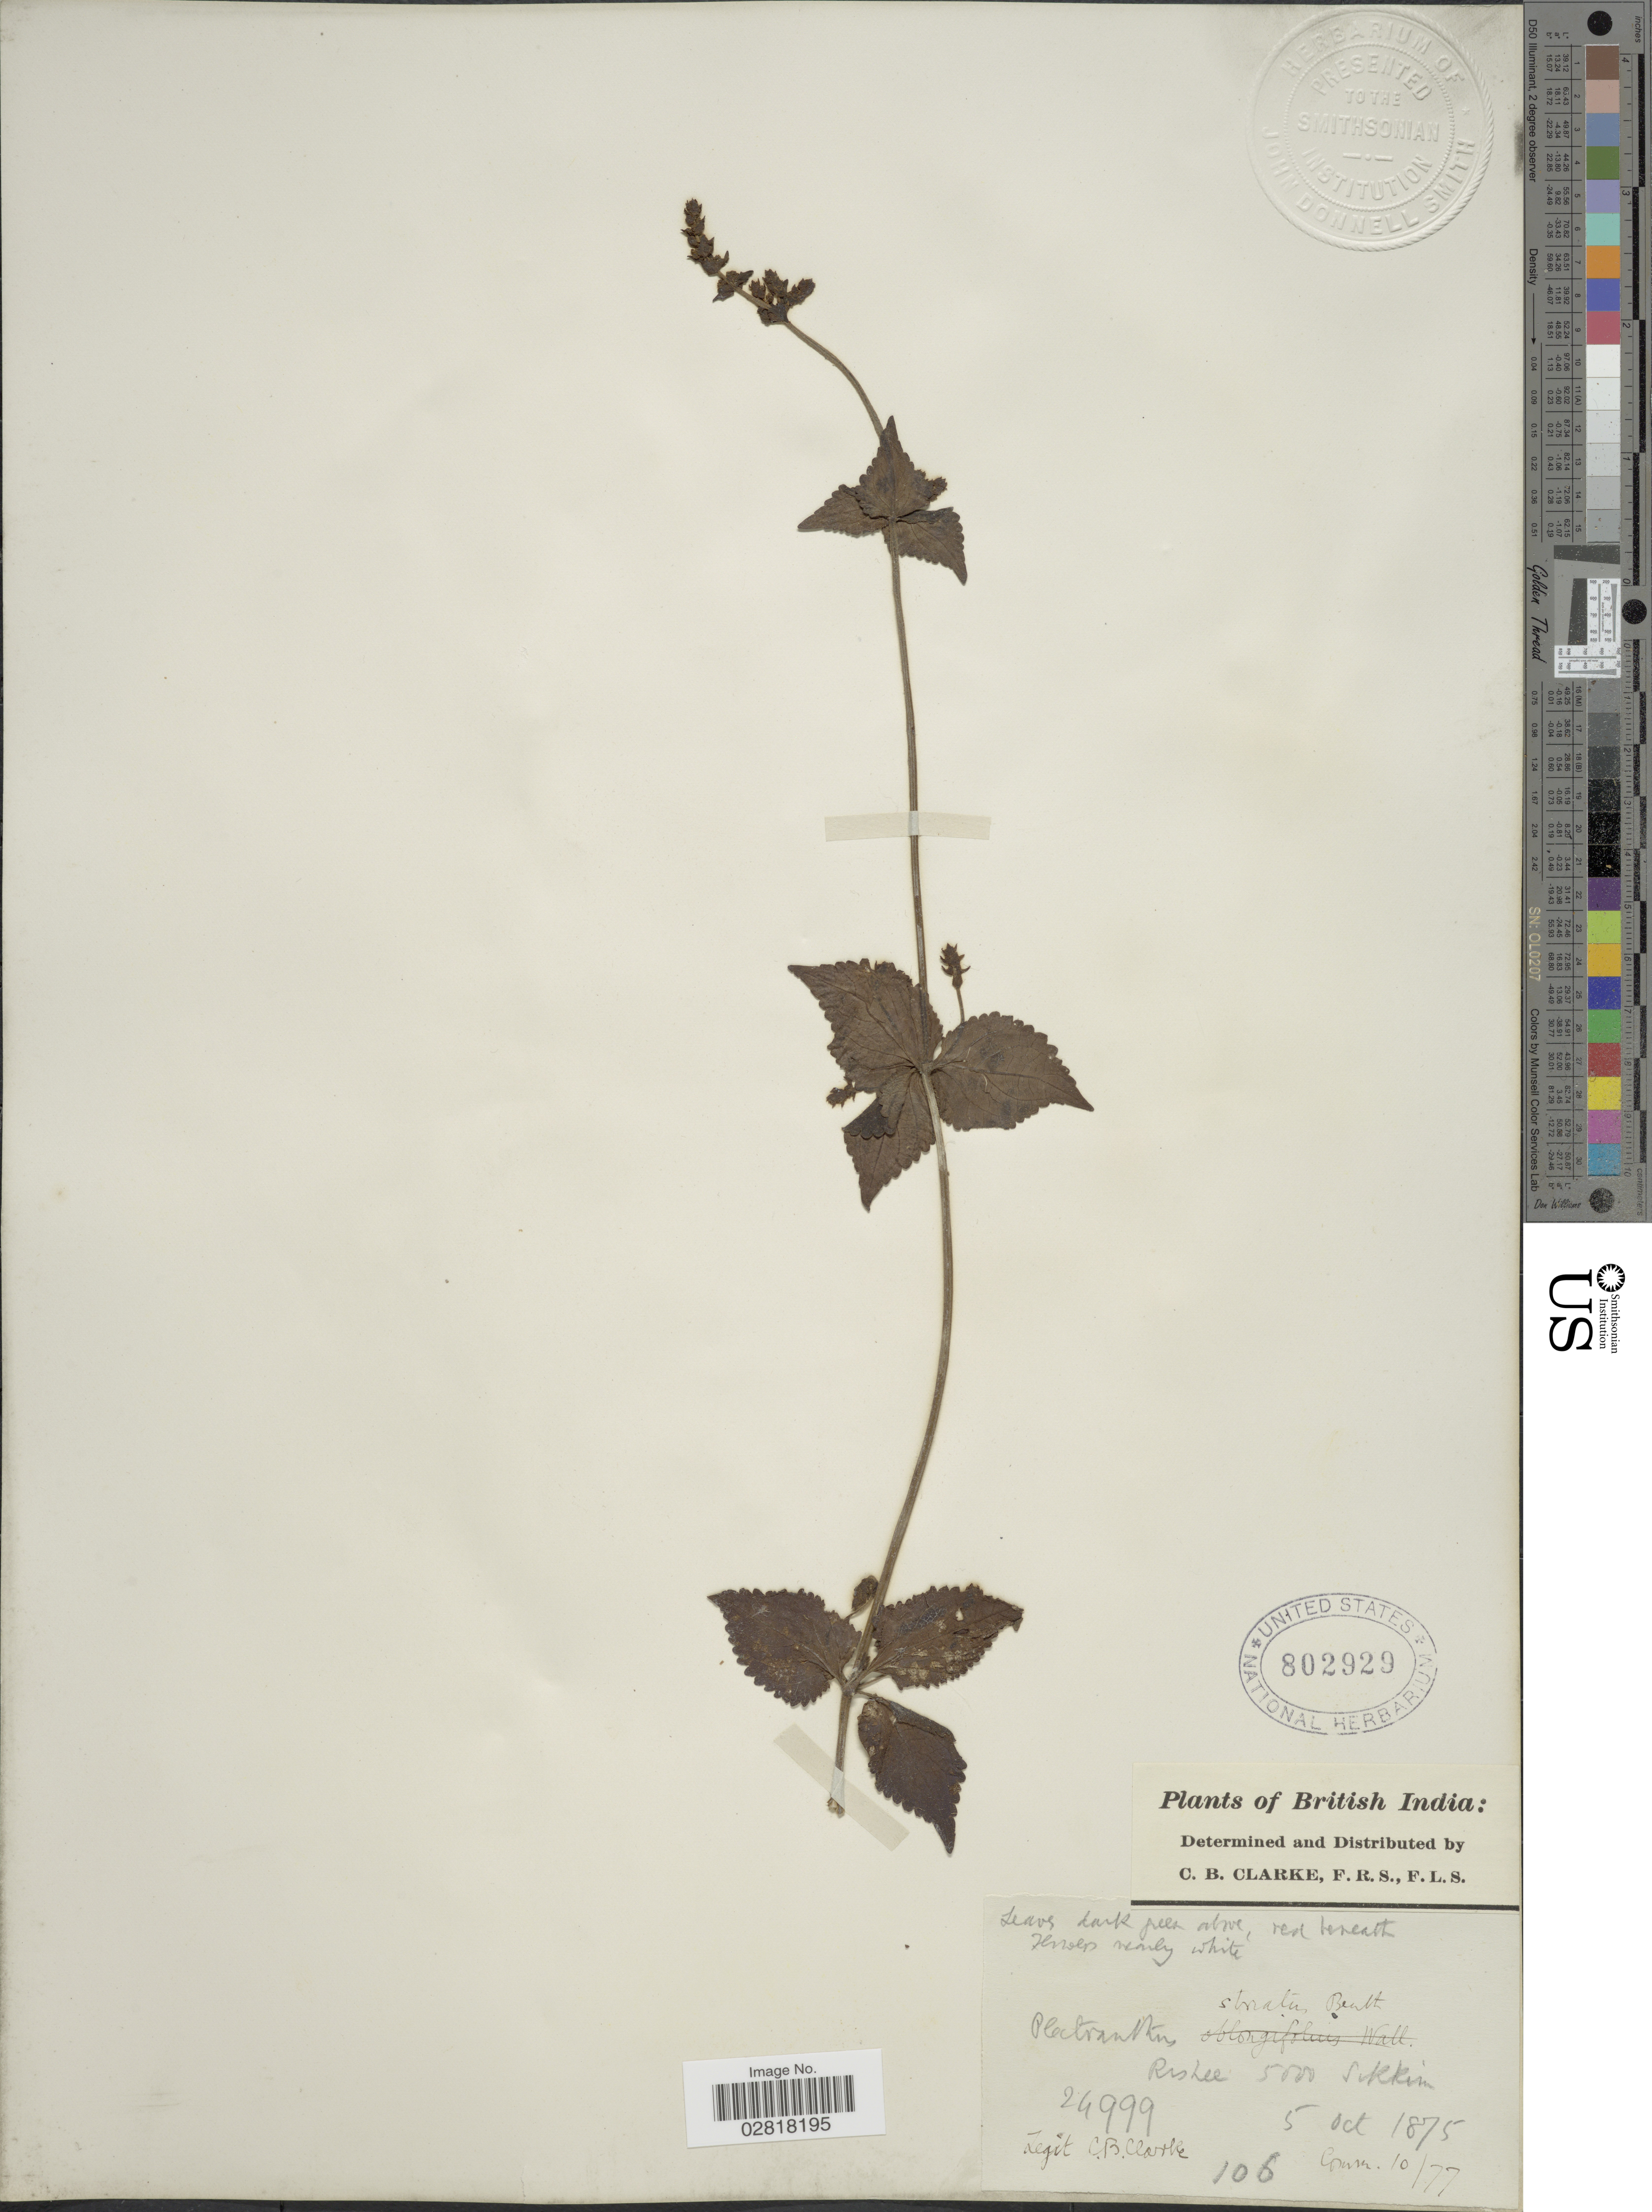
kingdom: Plantae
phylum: Tracheophyta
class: Magnoliopsida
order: Lamiales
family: Lamiaceae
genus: Plectranthus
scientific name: Plectranthus striatus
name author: Benth.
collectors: C. B. Clarke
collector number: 24999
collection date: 1875-10-05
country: India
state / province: Sikkim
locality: British India, Rishee [interpreted].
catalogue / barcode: US 802929